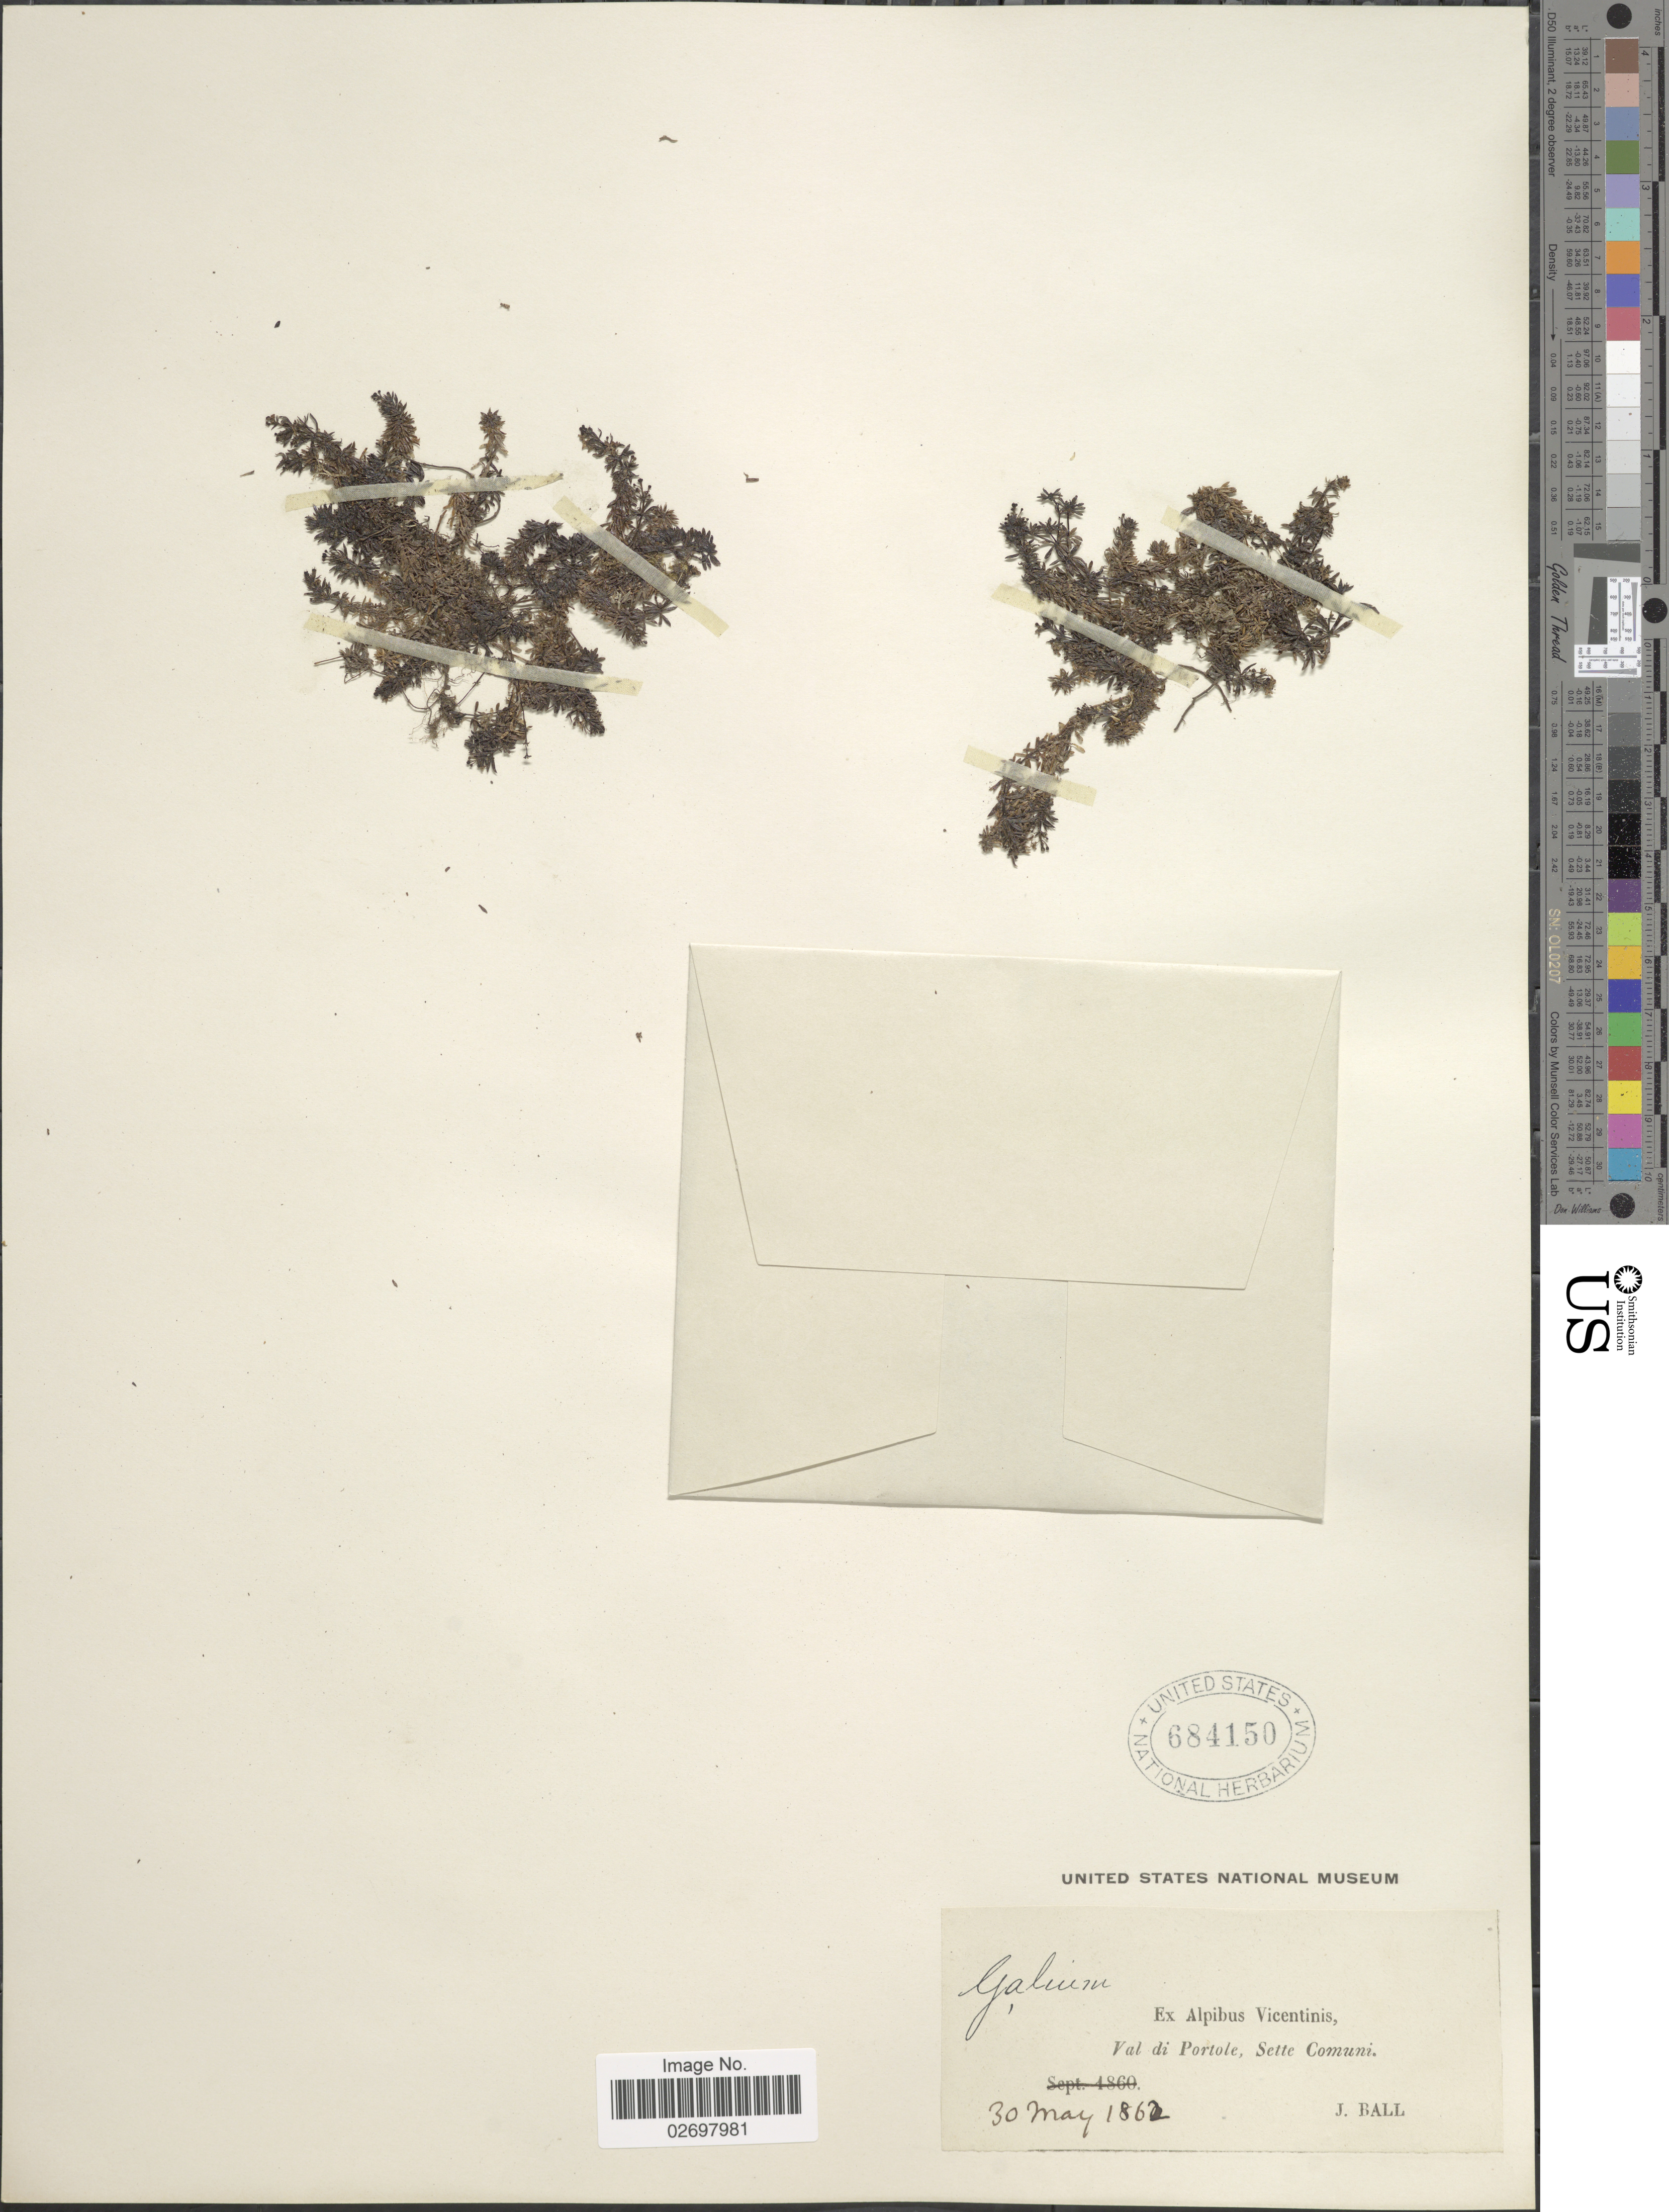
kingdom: Plantae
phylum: Tracheophyta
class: Magnoliopsida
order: Gentianales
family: Rubiaceae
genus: Galium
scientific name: Galium sp.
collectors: J. Ball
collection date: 1862-05-30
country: Italy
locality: Ex Alpibus Vicentinis, Val di Portole, Sette Comuni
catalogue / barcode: US 684150